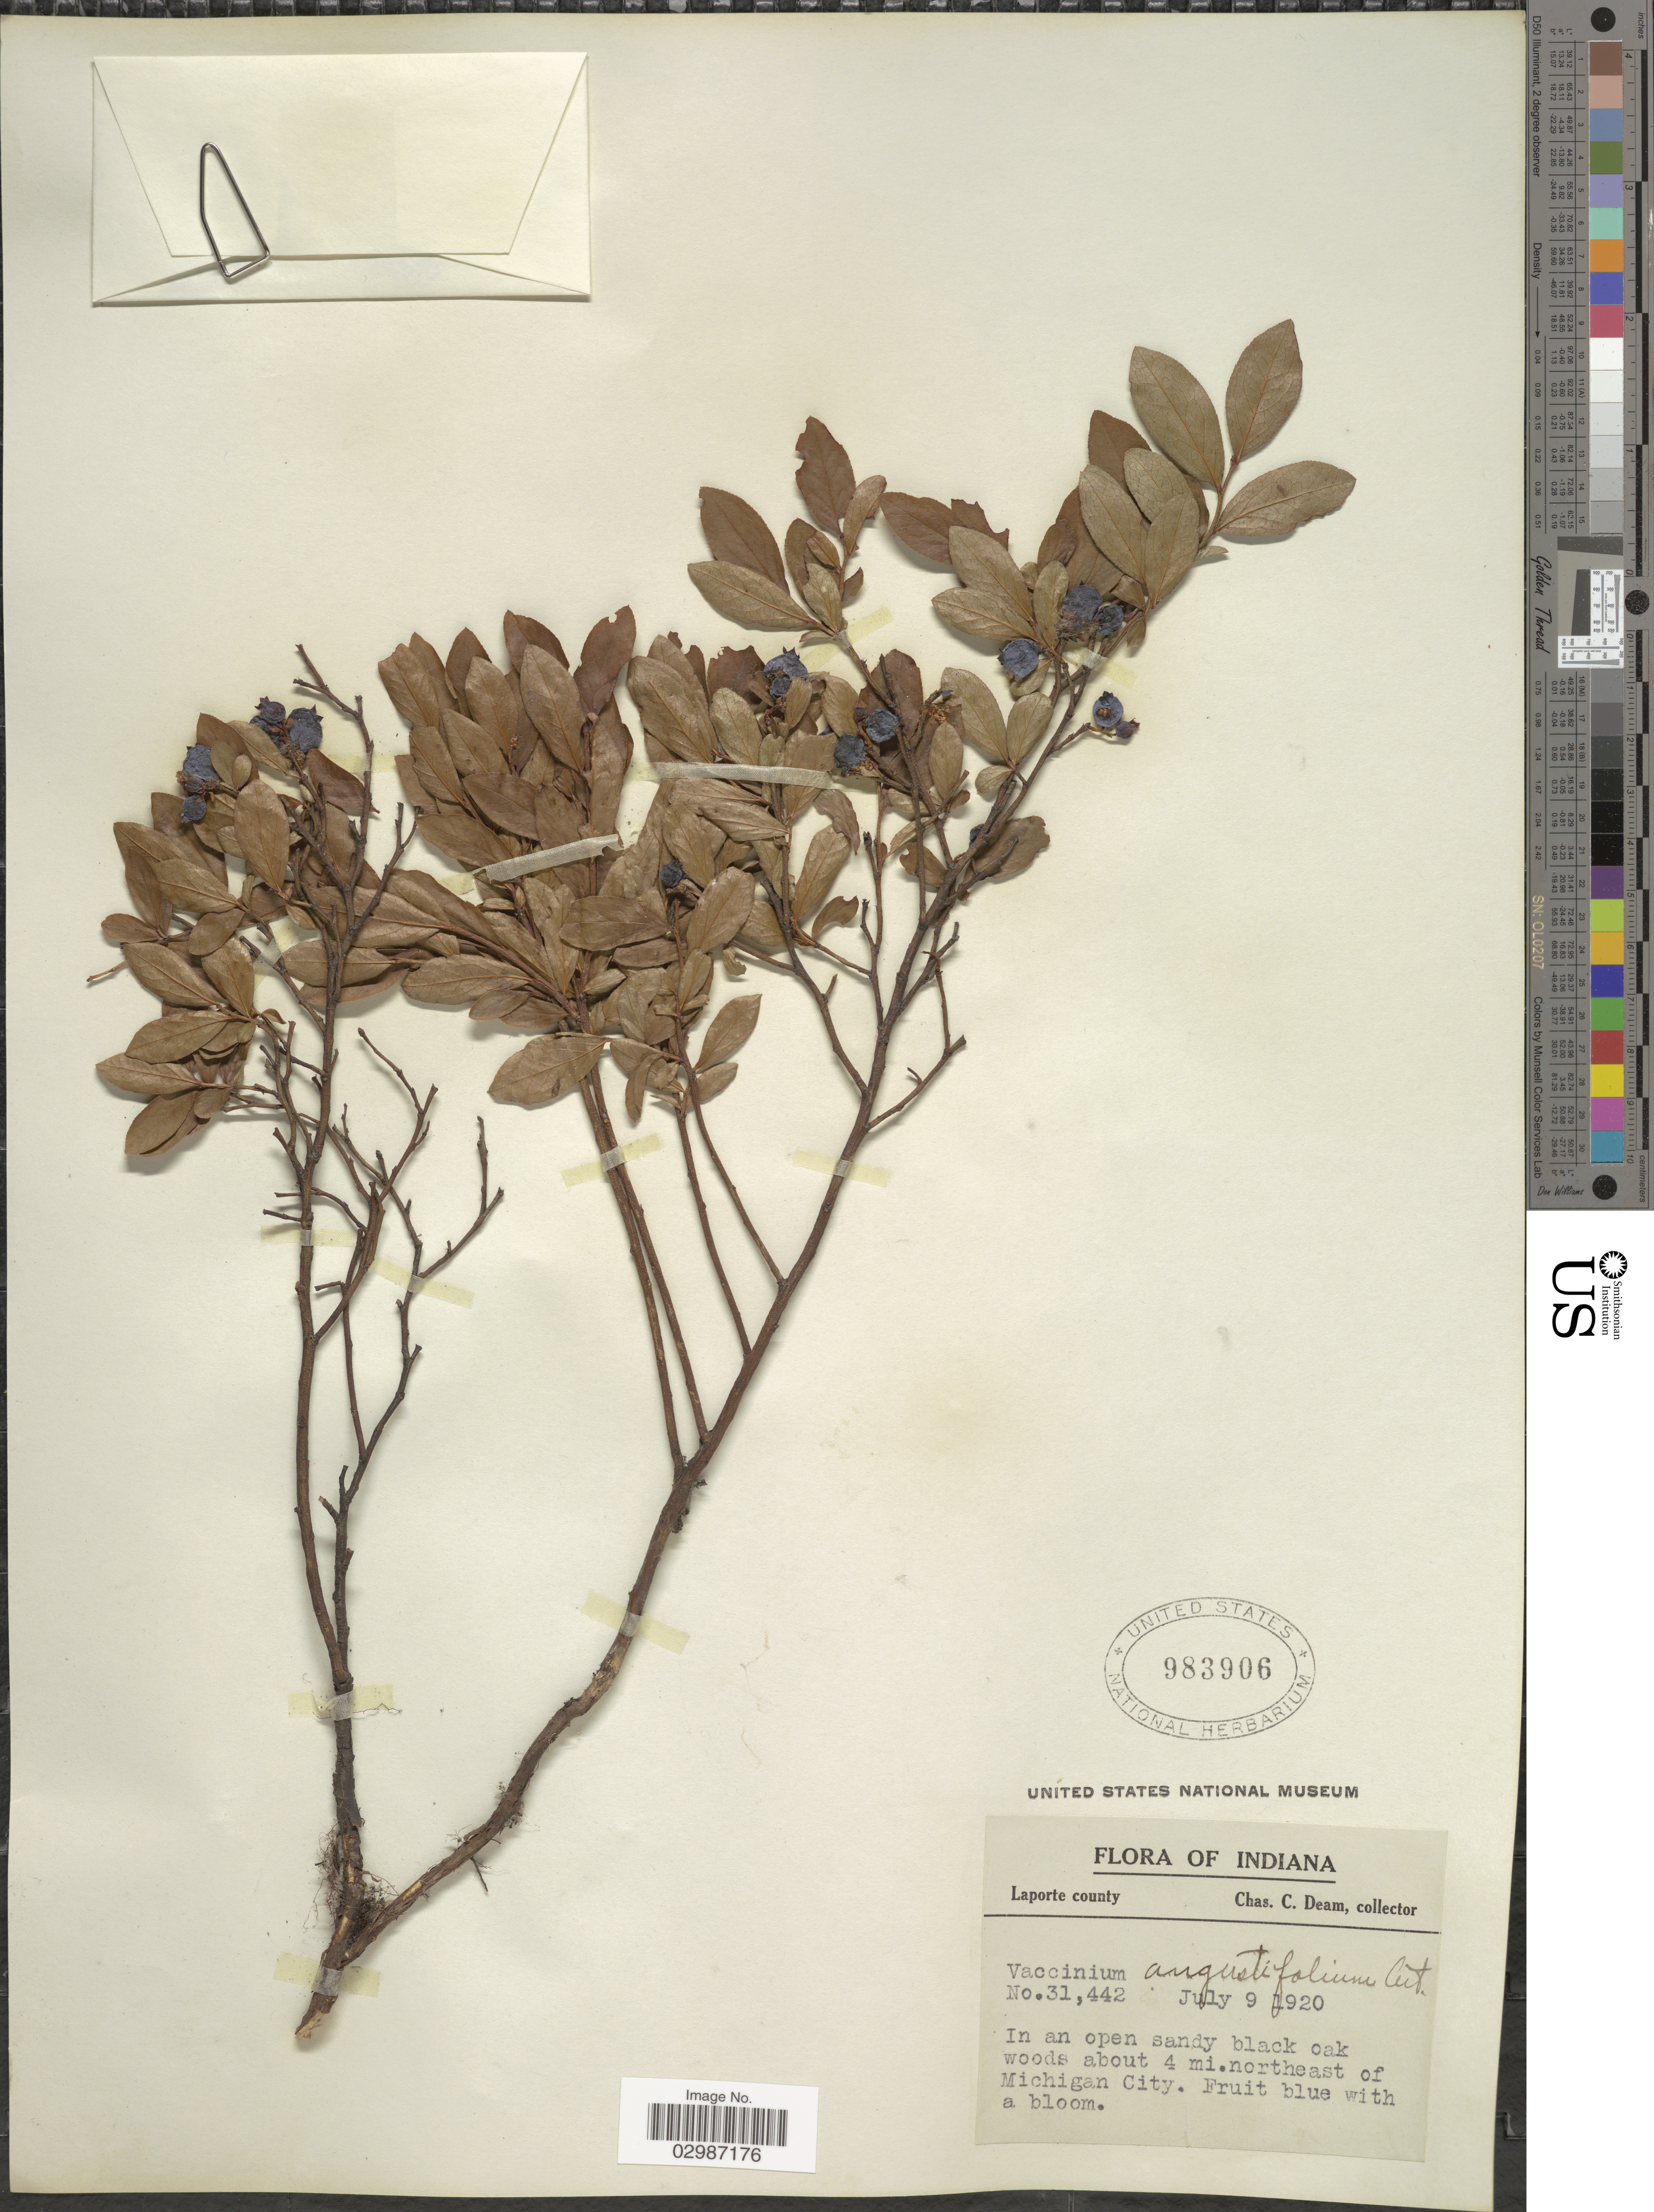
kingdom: Plantae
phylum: Tracheophyta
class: Magnoliopsida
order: Ericales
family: Ericaceae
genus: Vaccinium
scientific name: Vaccinium angustifolium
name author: Aiton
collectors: C. C. Deam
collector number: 31442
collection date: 1920-07-09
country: United States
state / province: Indiana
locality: Laporte county. In an open sandy black oak woods about 4 mi. northeast of Michigan City.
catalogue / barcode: US 983906